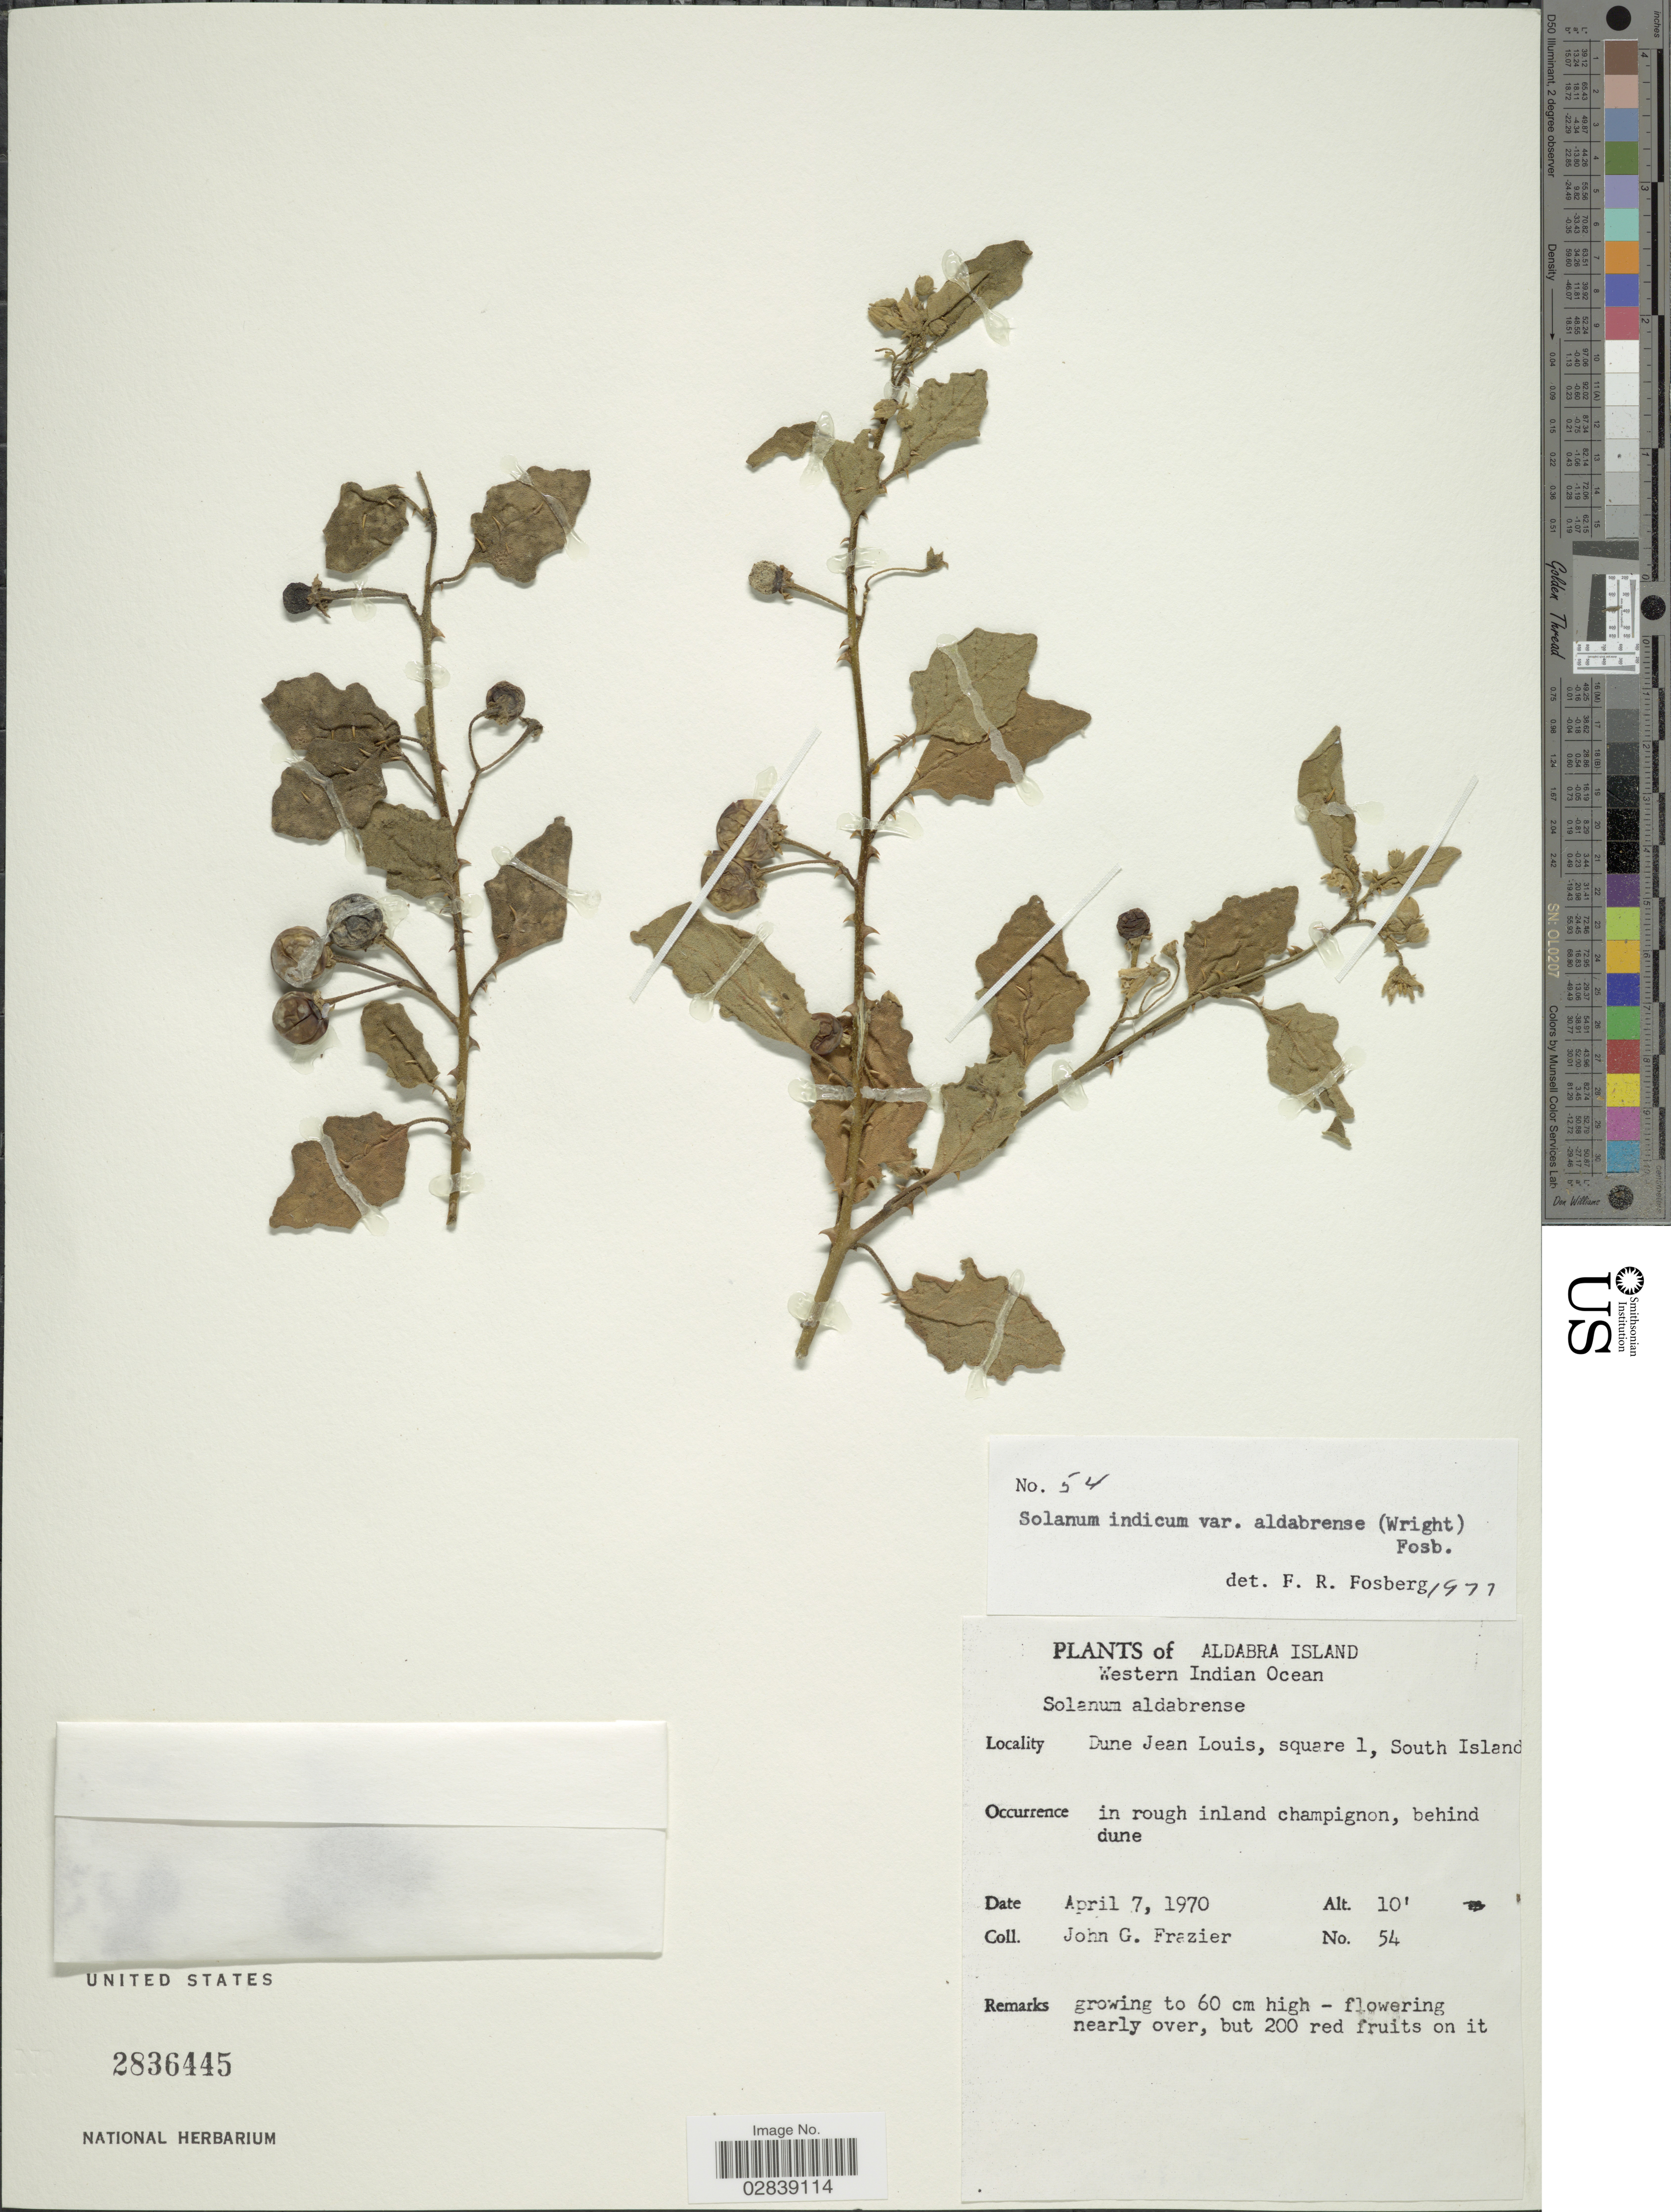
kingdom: Plantae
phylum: Tracheophyta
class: Magnoliopsida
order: Solanales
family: Solanaceae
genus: Solanum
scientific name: Solanum aldabrense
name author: C.H. Wright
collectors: J. Frazier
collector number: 54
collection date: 1970-04-07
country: Seychelles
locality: Aldabra Island, Western Indian Ocean. Dune Jean Louis, square 1, South Island.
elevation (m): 3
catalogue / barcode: US 2836445